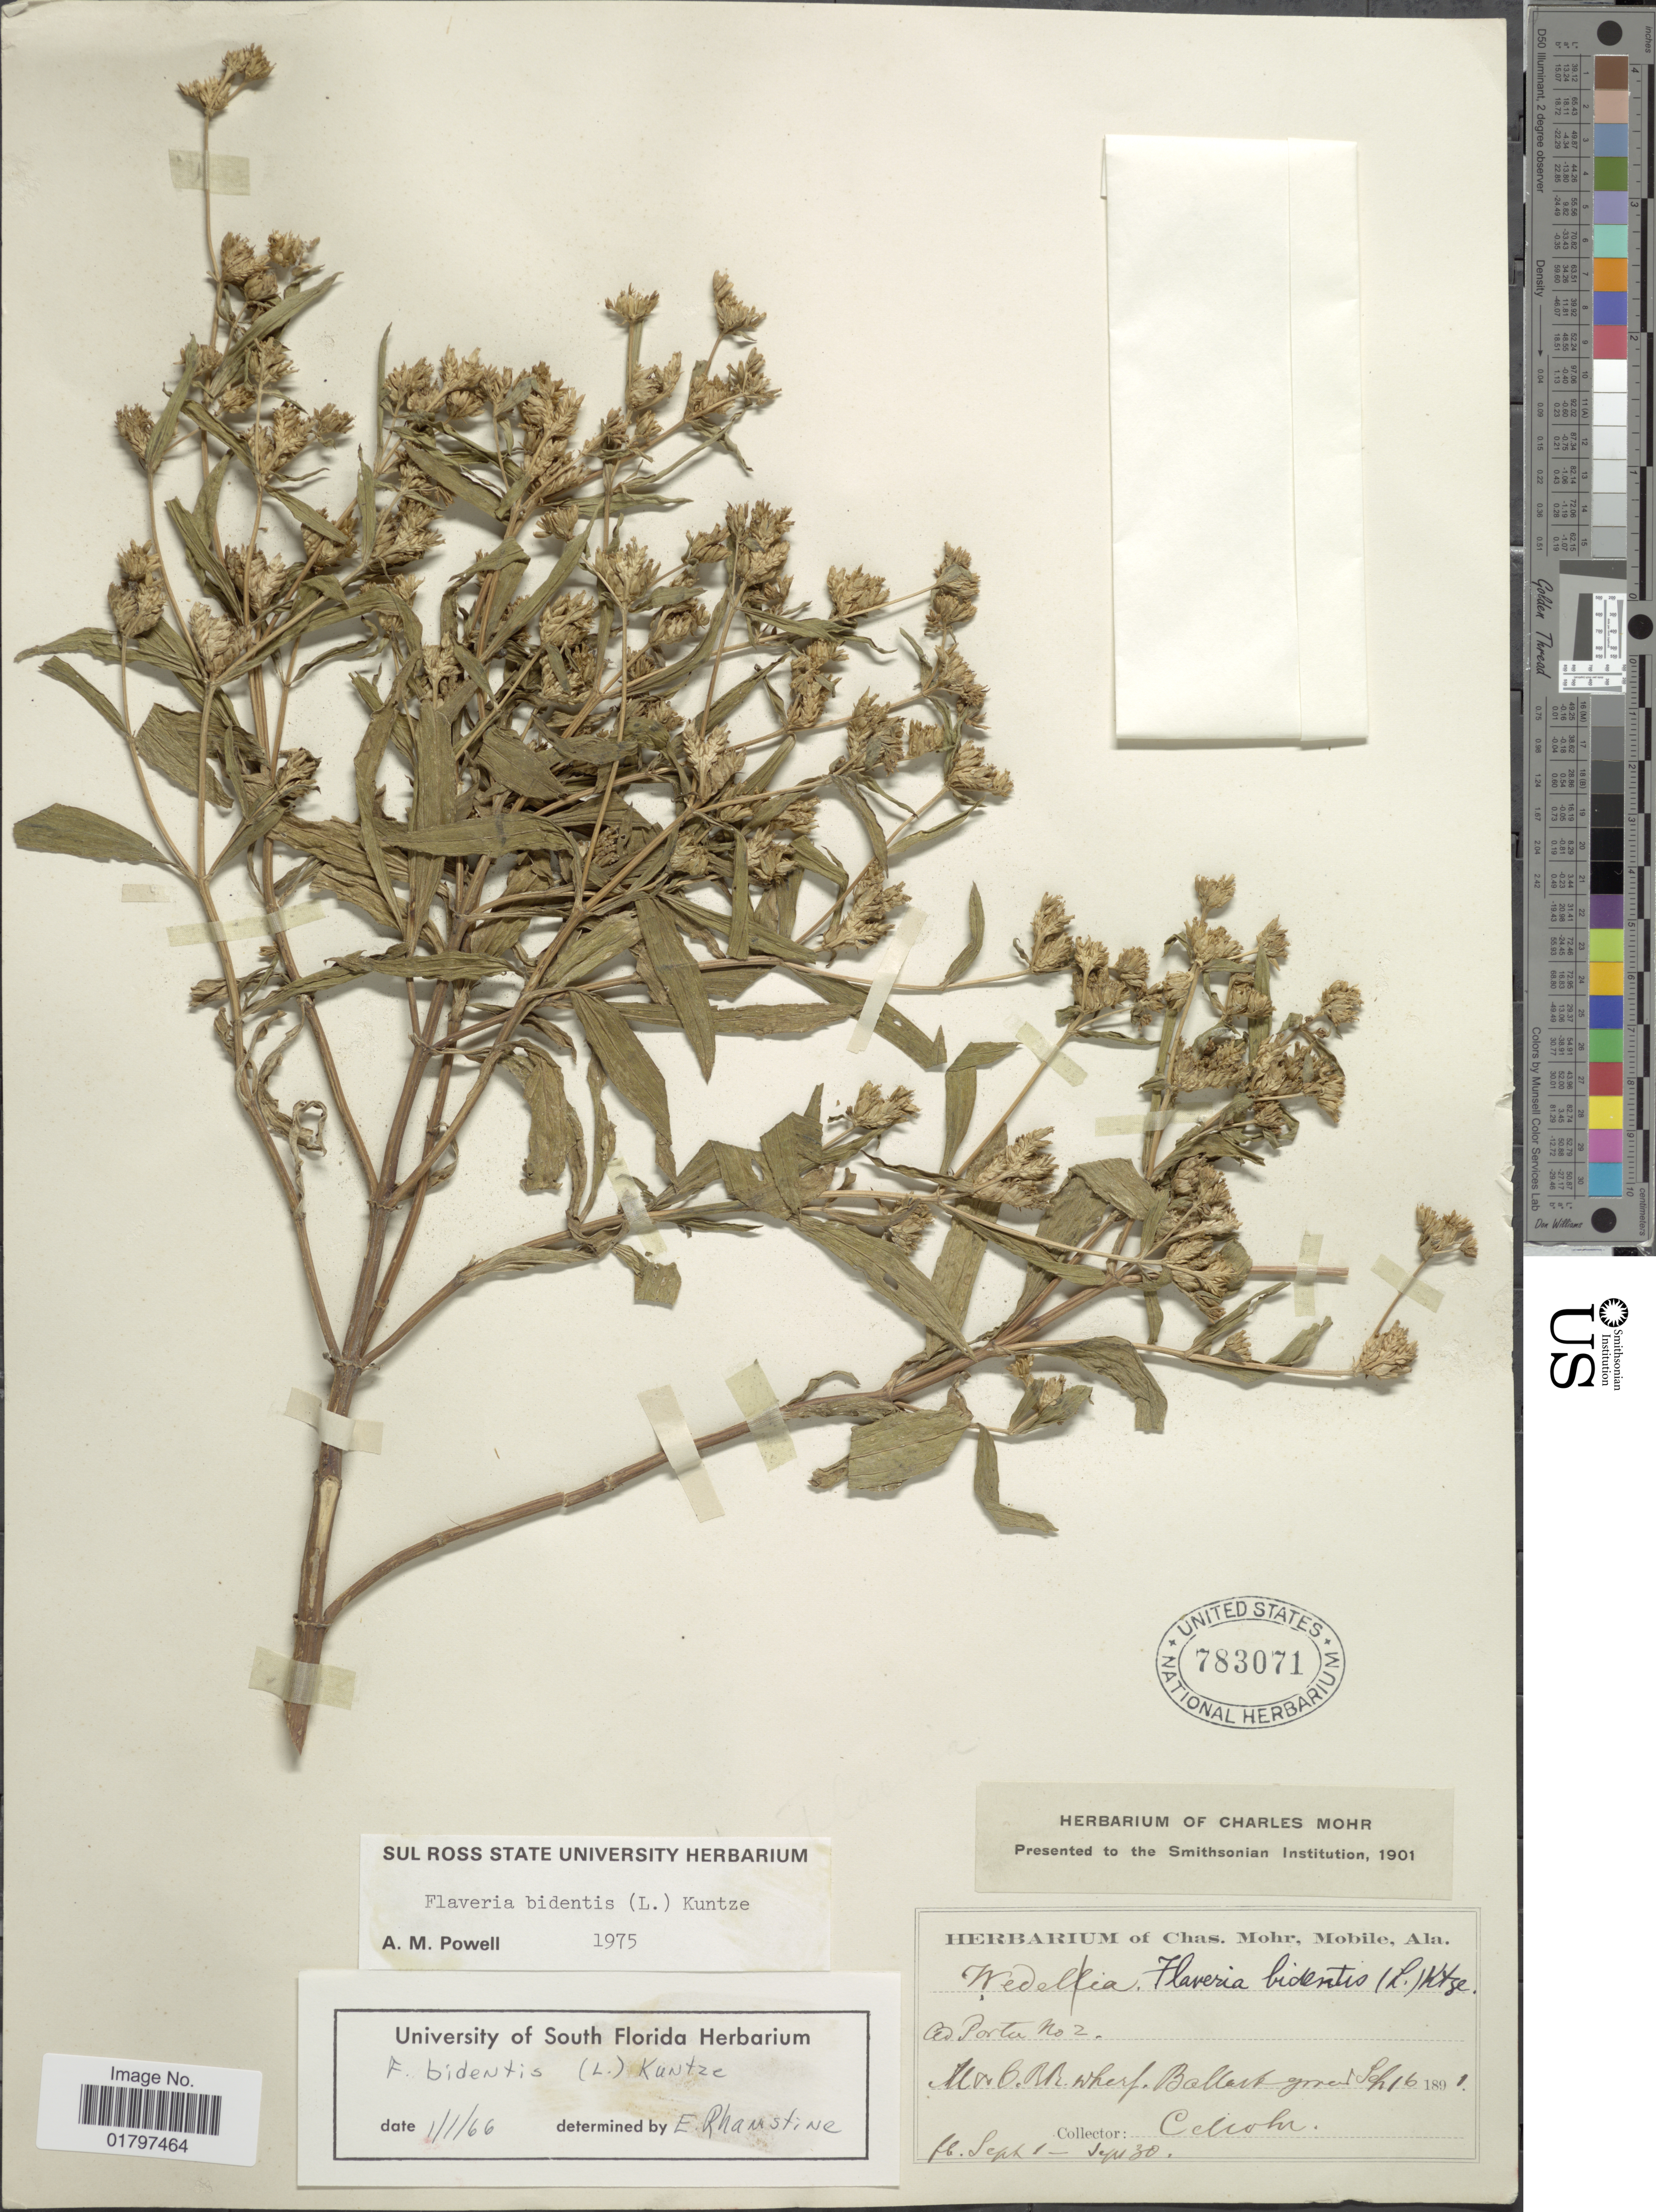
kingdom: Plantae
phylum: Tracheophyta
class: Magnoliopsida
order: Asterales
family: Asteraceae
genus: Flaveria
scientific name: Flaveria bidentis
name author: (L.) Kuntze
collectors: Mohr, C. T. (herbarium)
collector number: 2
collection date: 1891-09-16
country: United States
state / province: Alabama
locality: M & B R.R. wharf. Ballast ground.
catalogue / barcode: US 783071